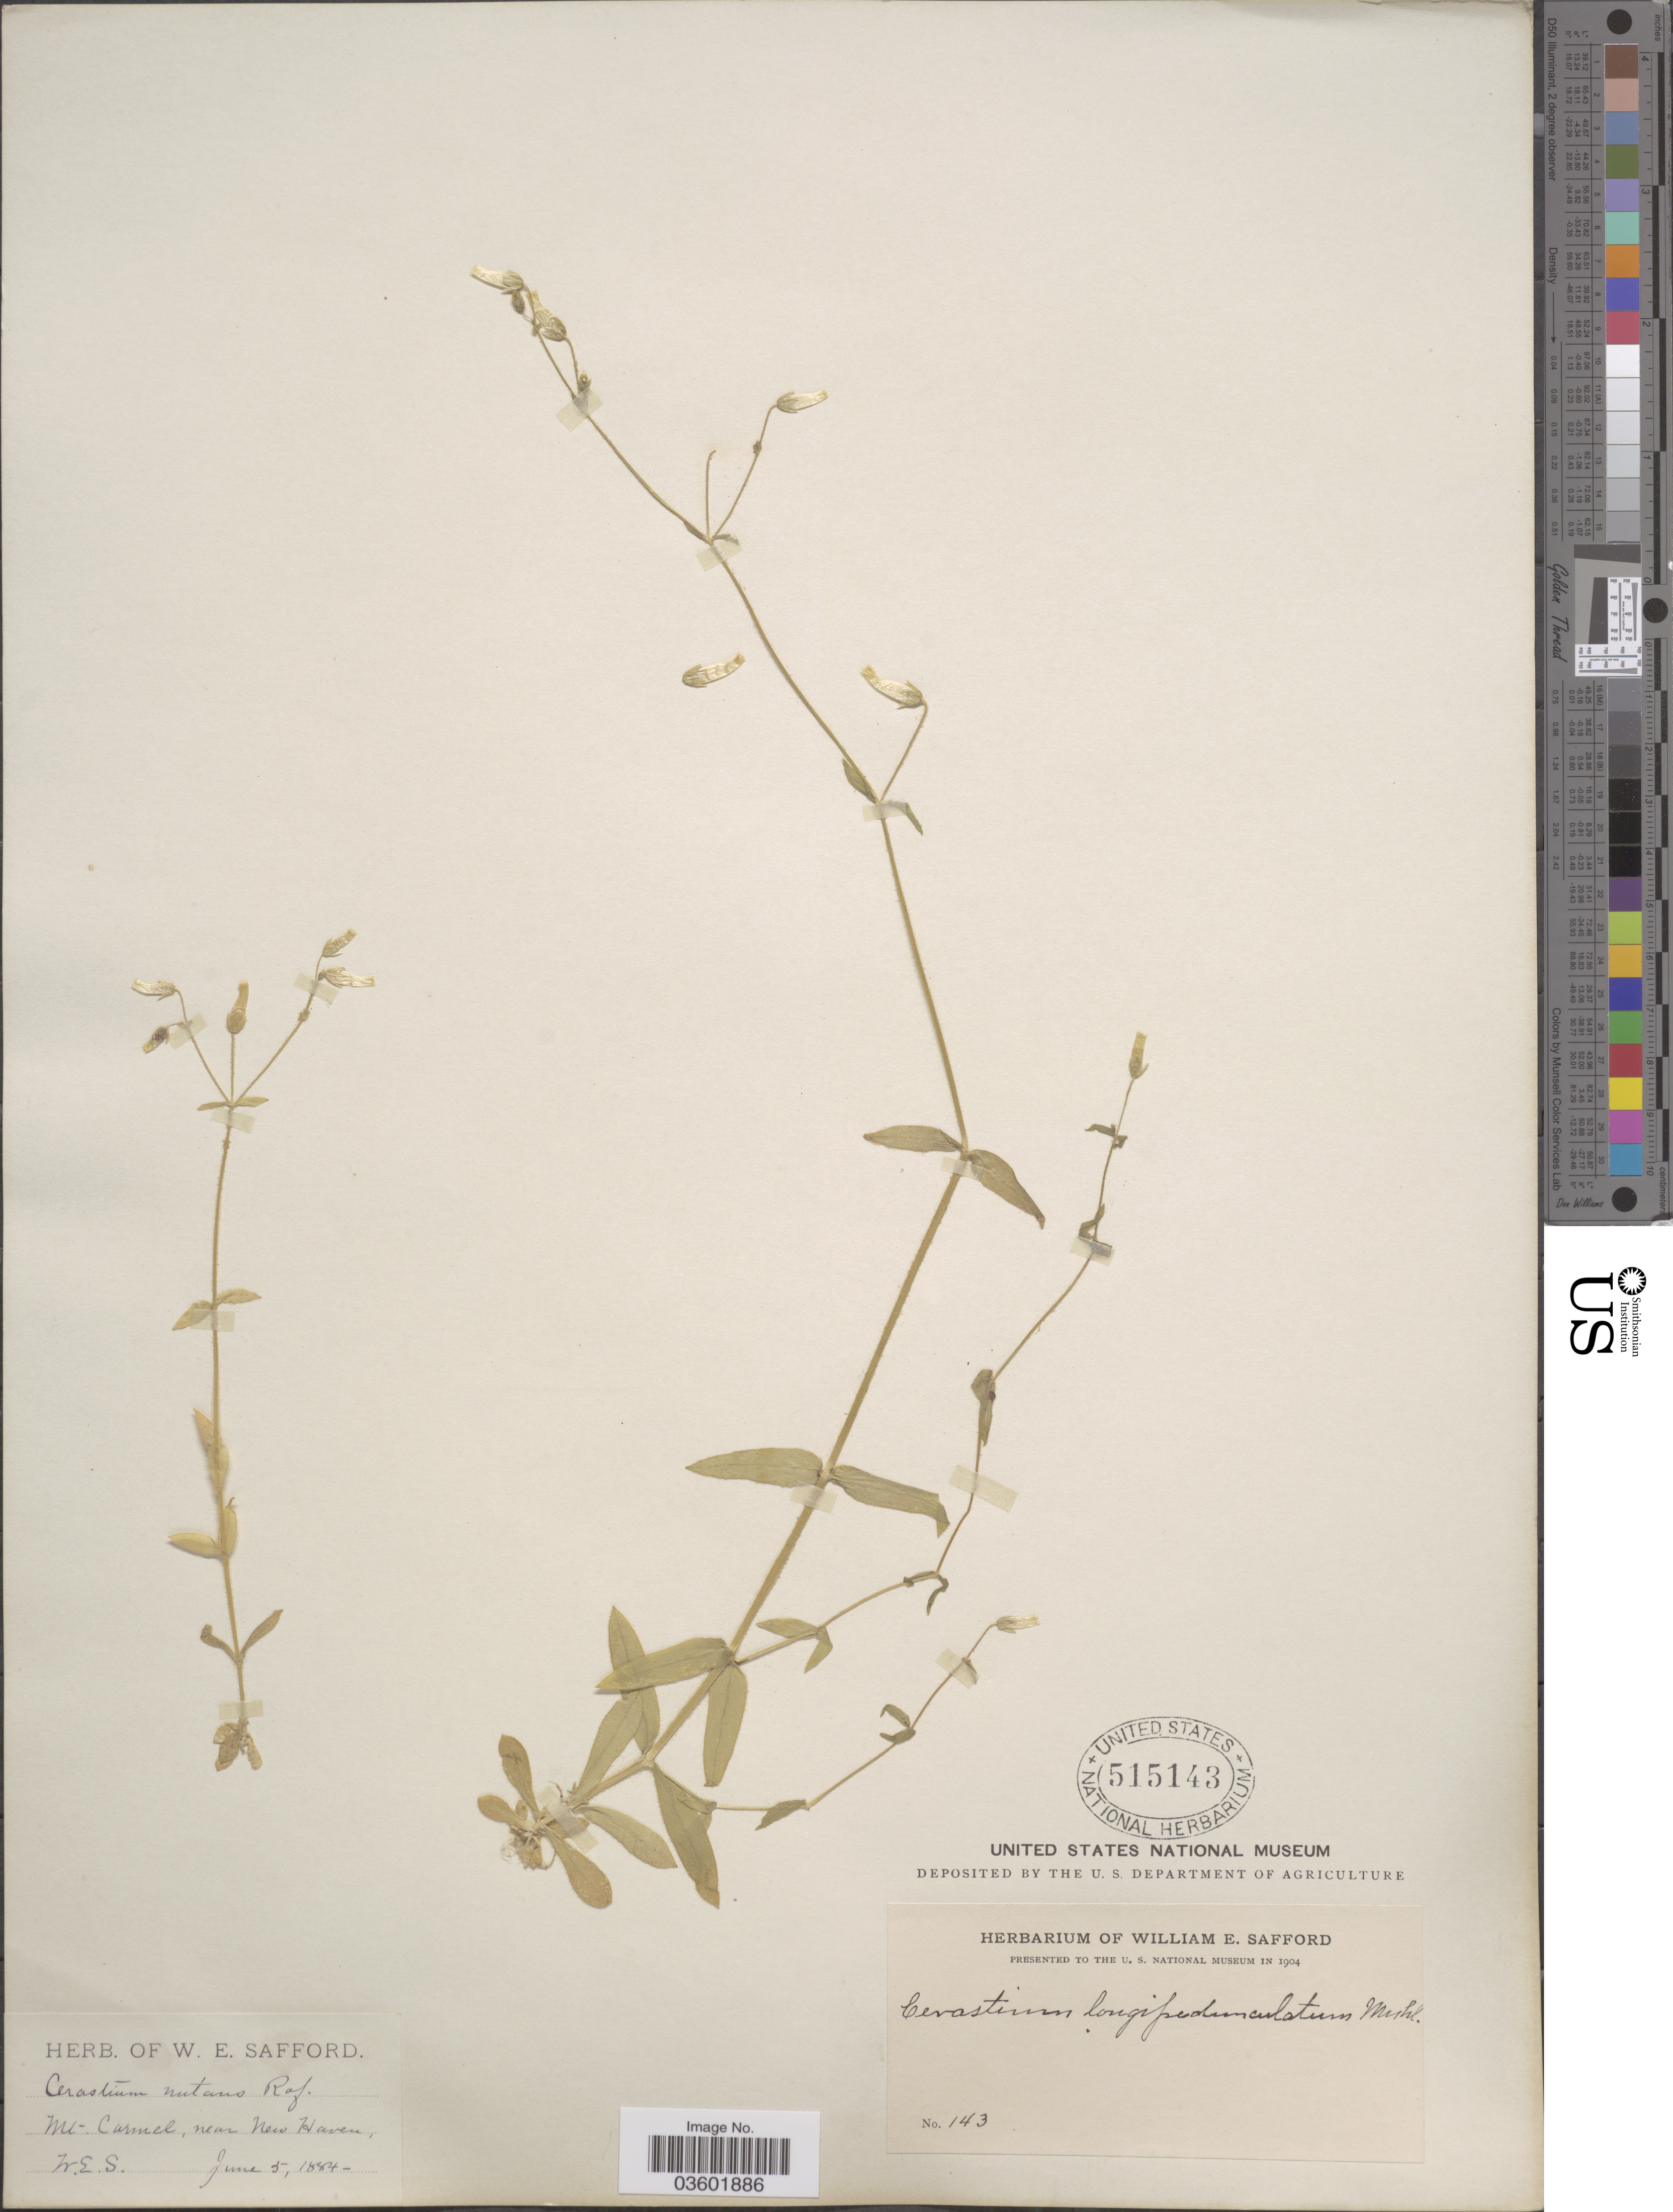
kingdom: Plantae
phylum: Tracheophyta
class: Magnoliopsida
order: Caryophyllales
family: Caryophyllaceae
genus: Cerastium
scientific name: Cerastium nutans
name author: Raf.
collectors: W. E. Safford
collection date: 1884-06-05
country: United States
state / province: Connecticut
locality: Mt. Carmel, near New Haven.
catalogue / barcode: US 515143